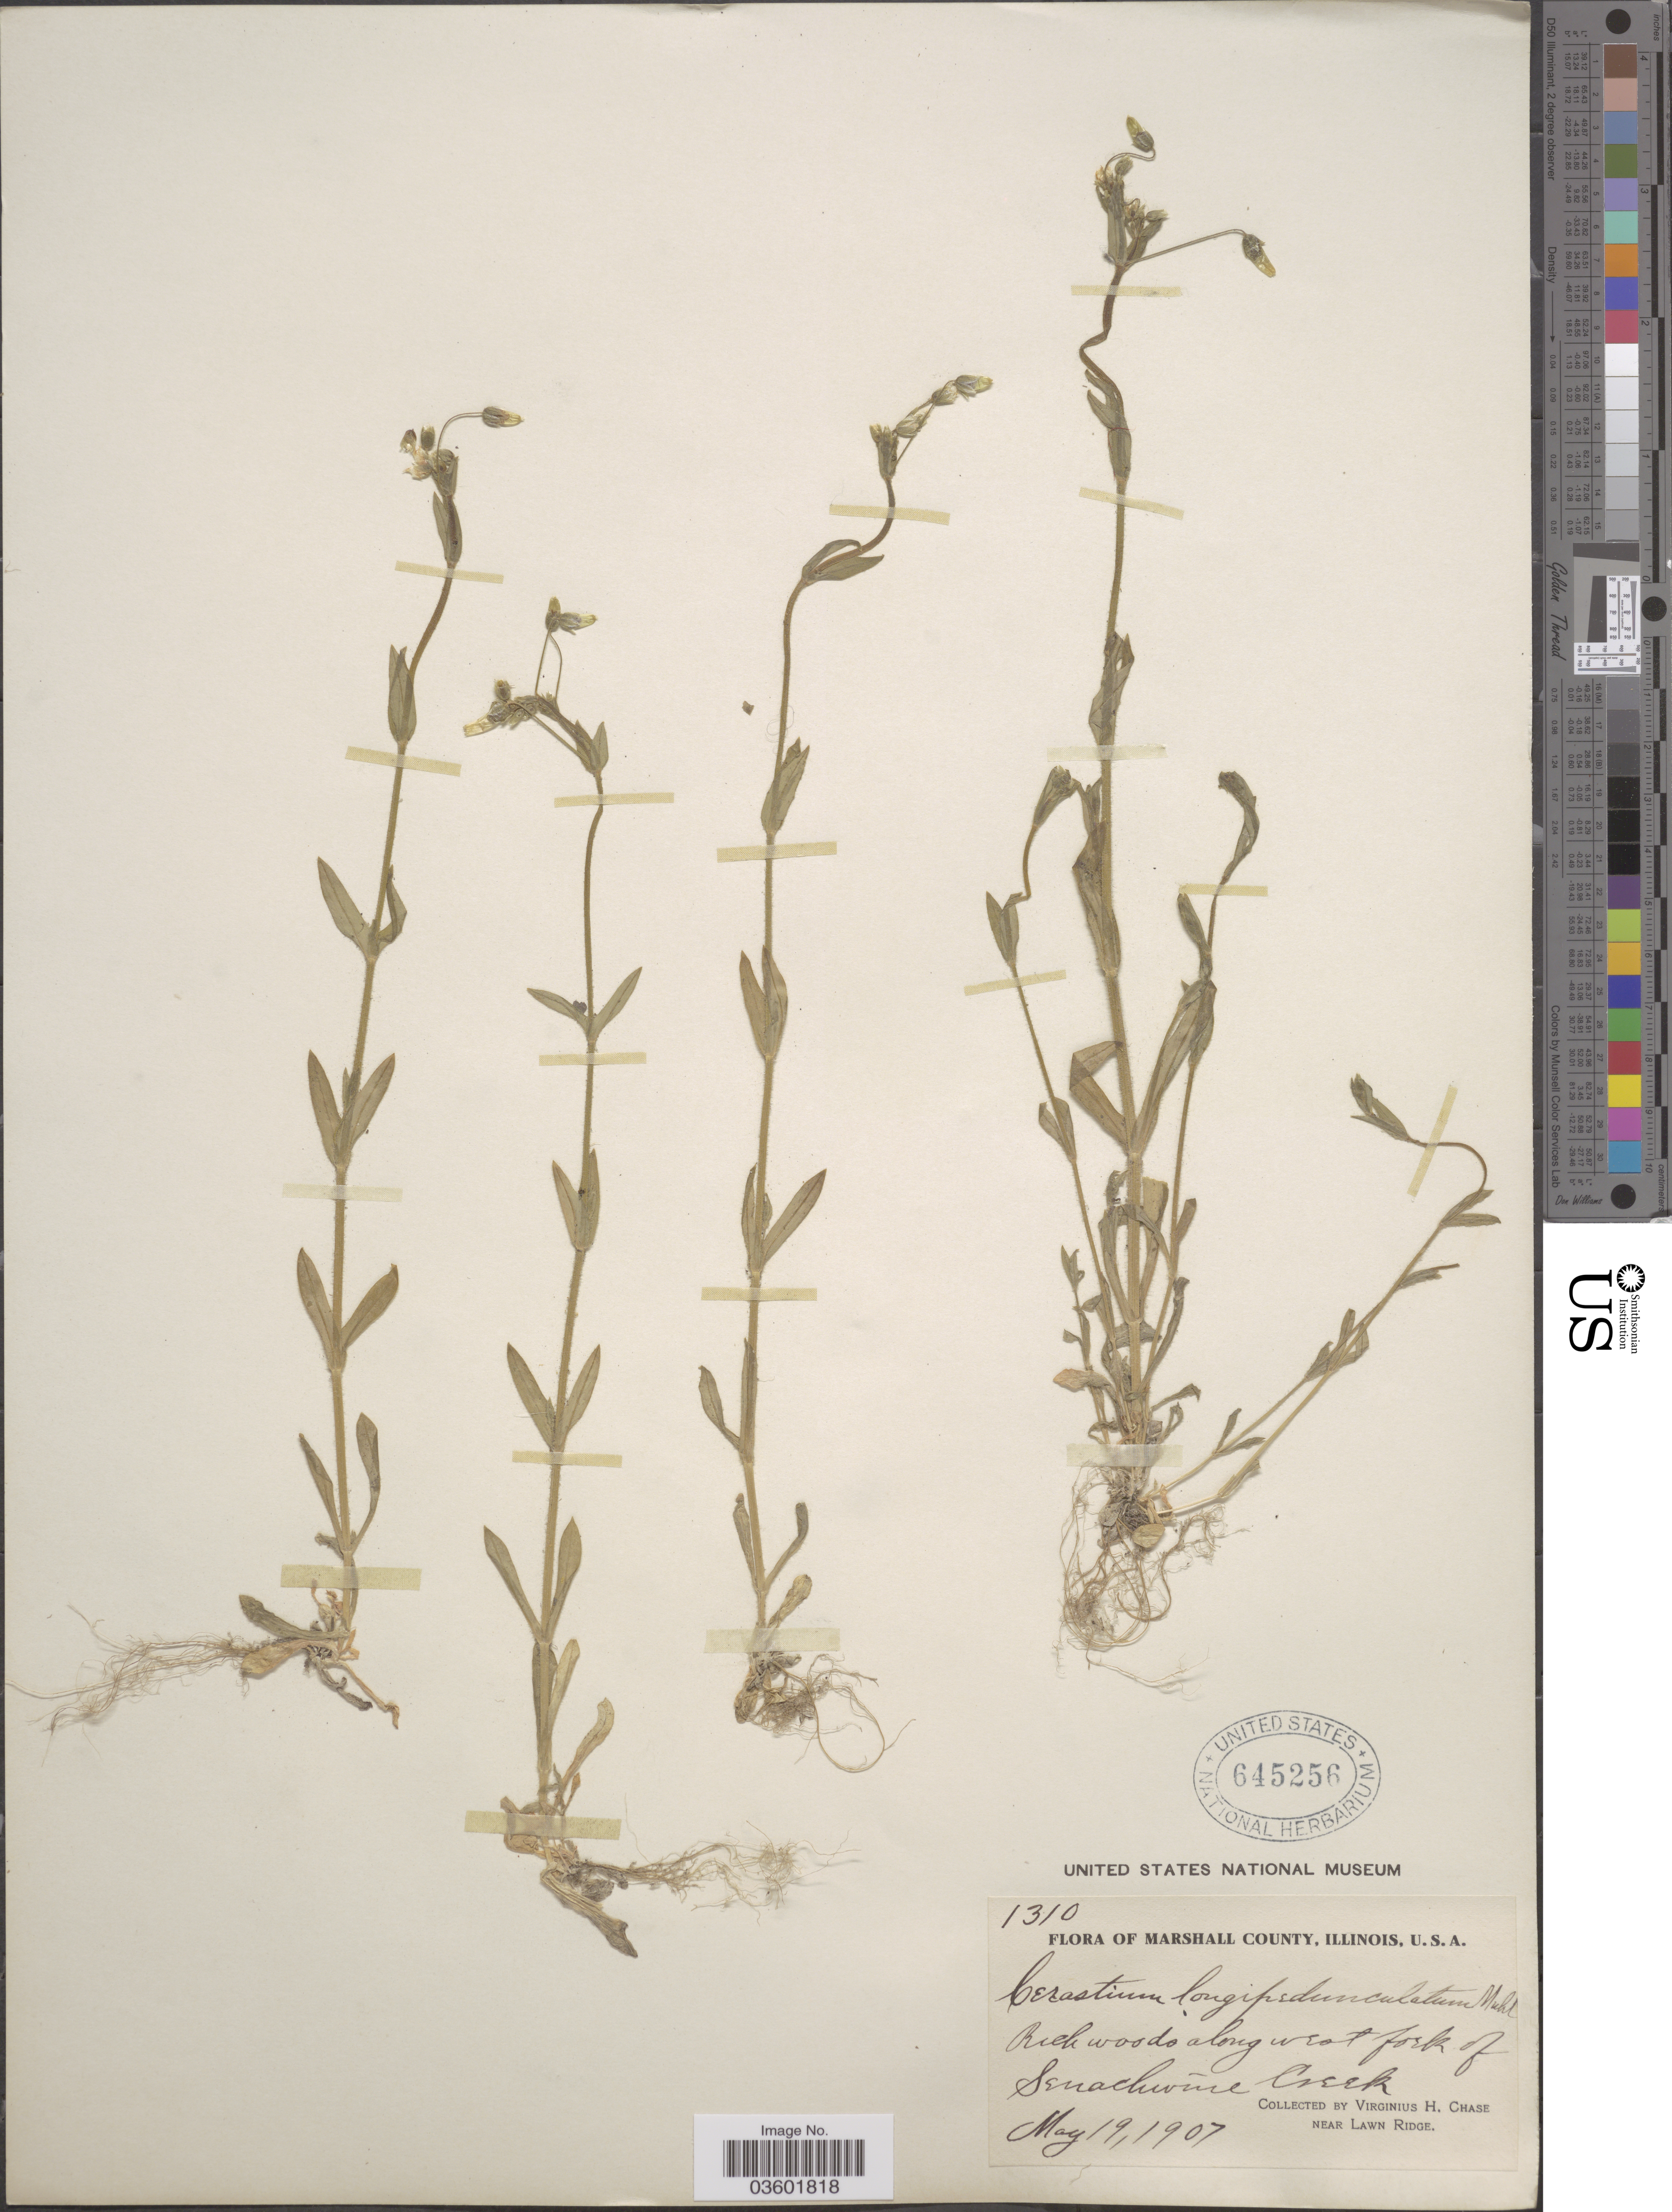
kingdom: Plantae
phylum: Tracheophyta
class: Magnoliopsida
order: Caryophyllales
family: Caryophyllaceae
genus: Cerastium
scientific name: Cerastium longipedunculatum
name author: Muhl.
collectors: V. H. Chase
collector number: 1310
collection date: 1907-05-19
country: United States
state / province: Illinois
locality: Marshall County. Along west fork of Senachwine Creek. Near Lawn Ridge.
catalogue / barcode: US 645256